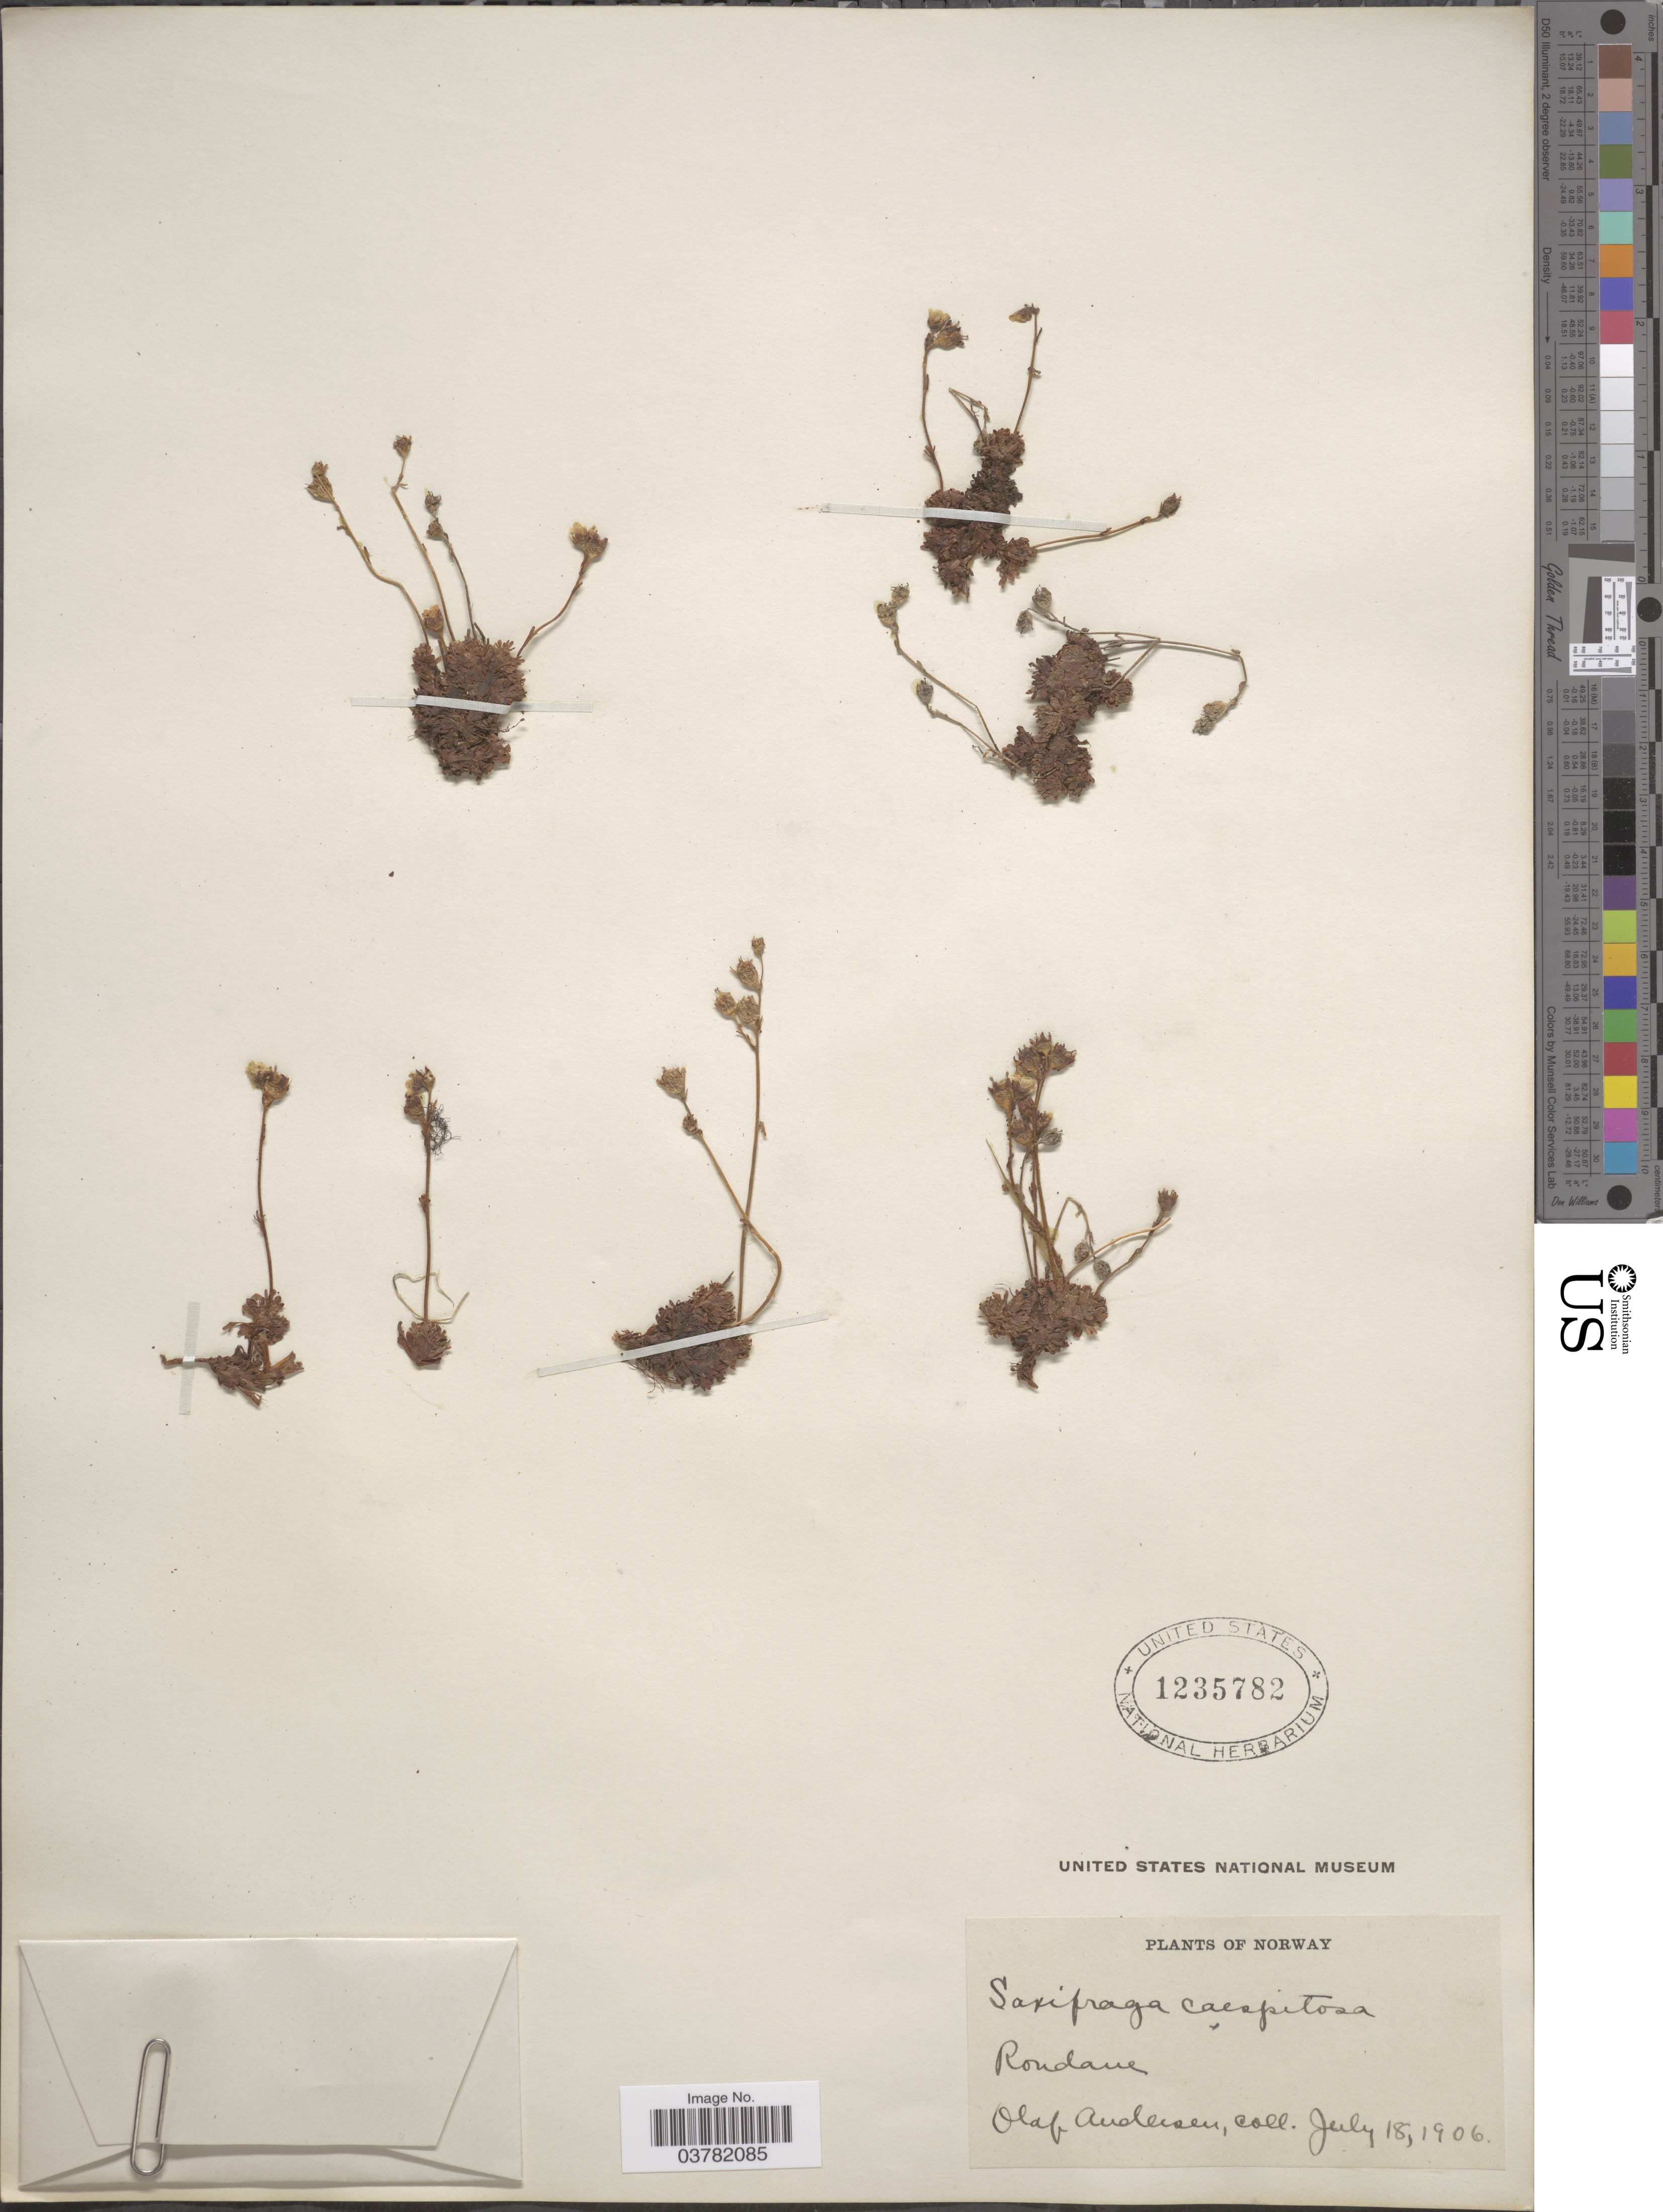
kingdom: Plantae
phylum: Tracheophyta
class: Magnoliopsida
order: Saxifragales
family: Saxifragaceae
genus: Saxifraga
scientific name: Saxifraga caespitosa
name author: L.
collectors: O. Andersen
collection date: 1906-07-18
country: Norway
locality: Rondane.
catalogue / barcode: US 1235782